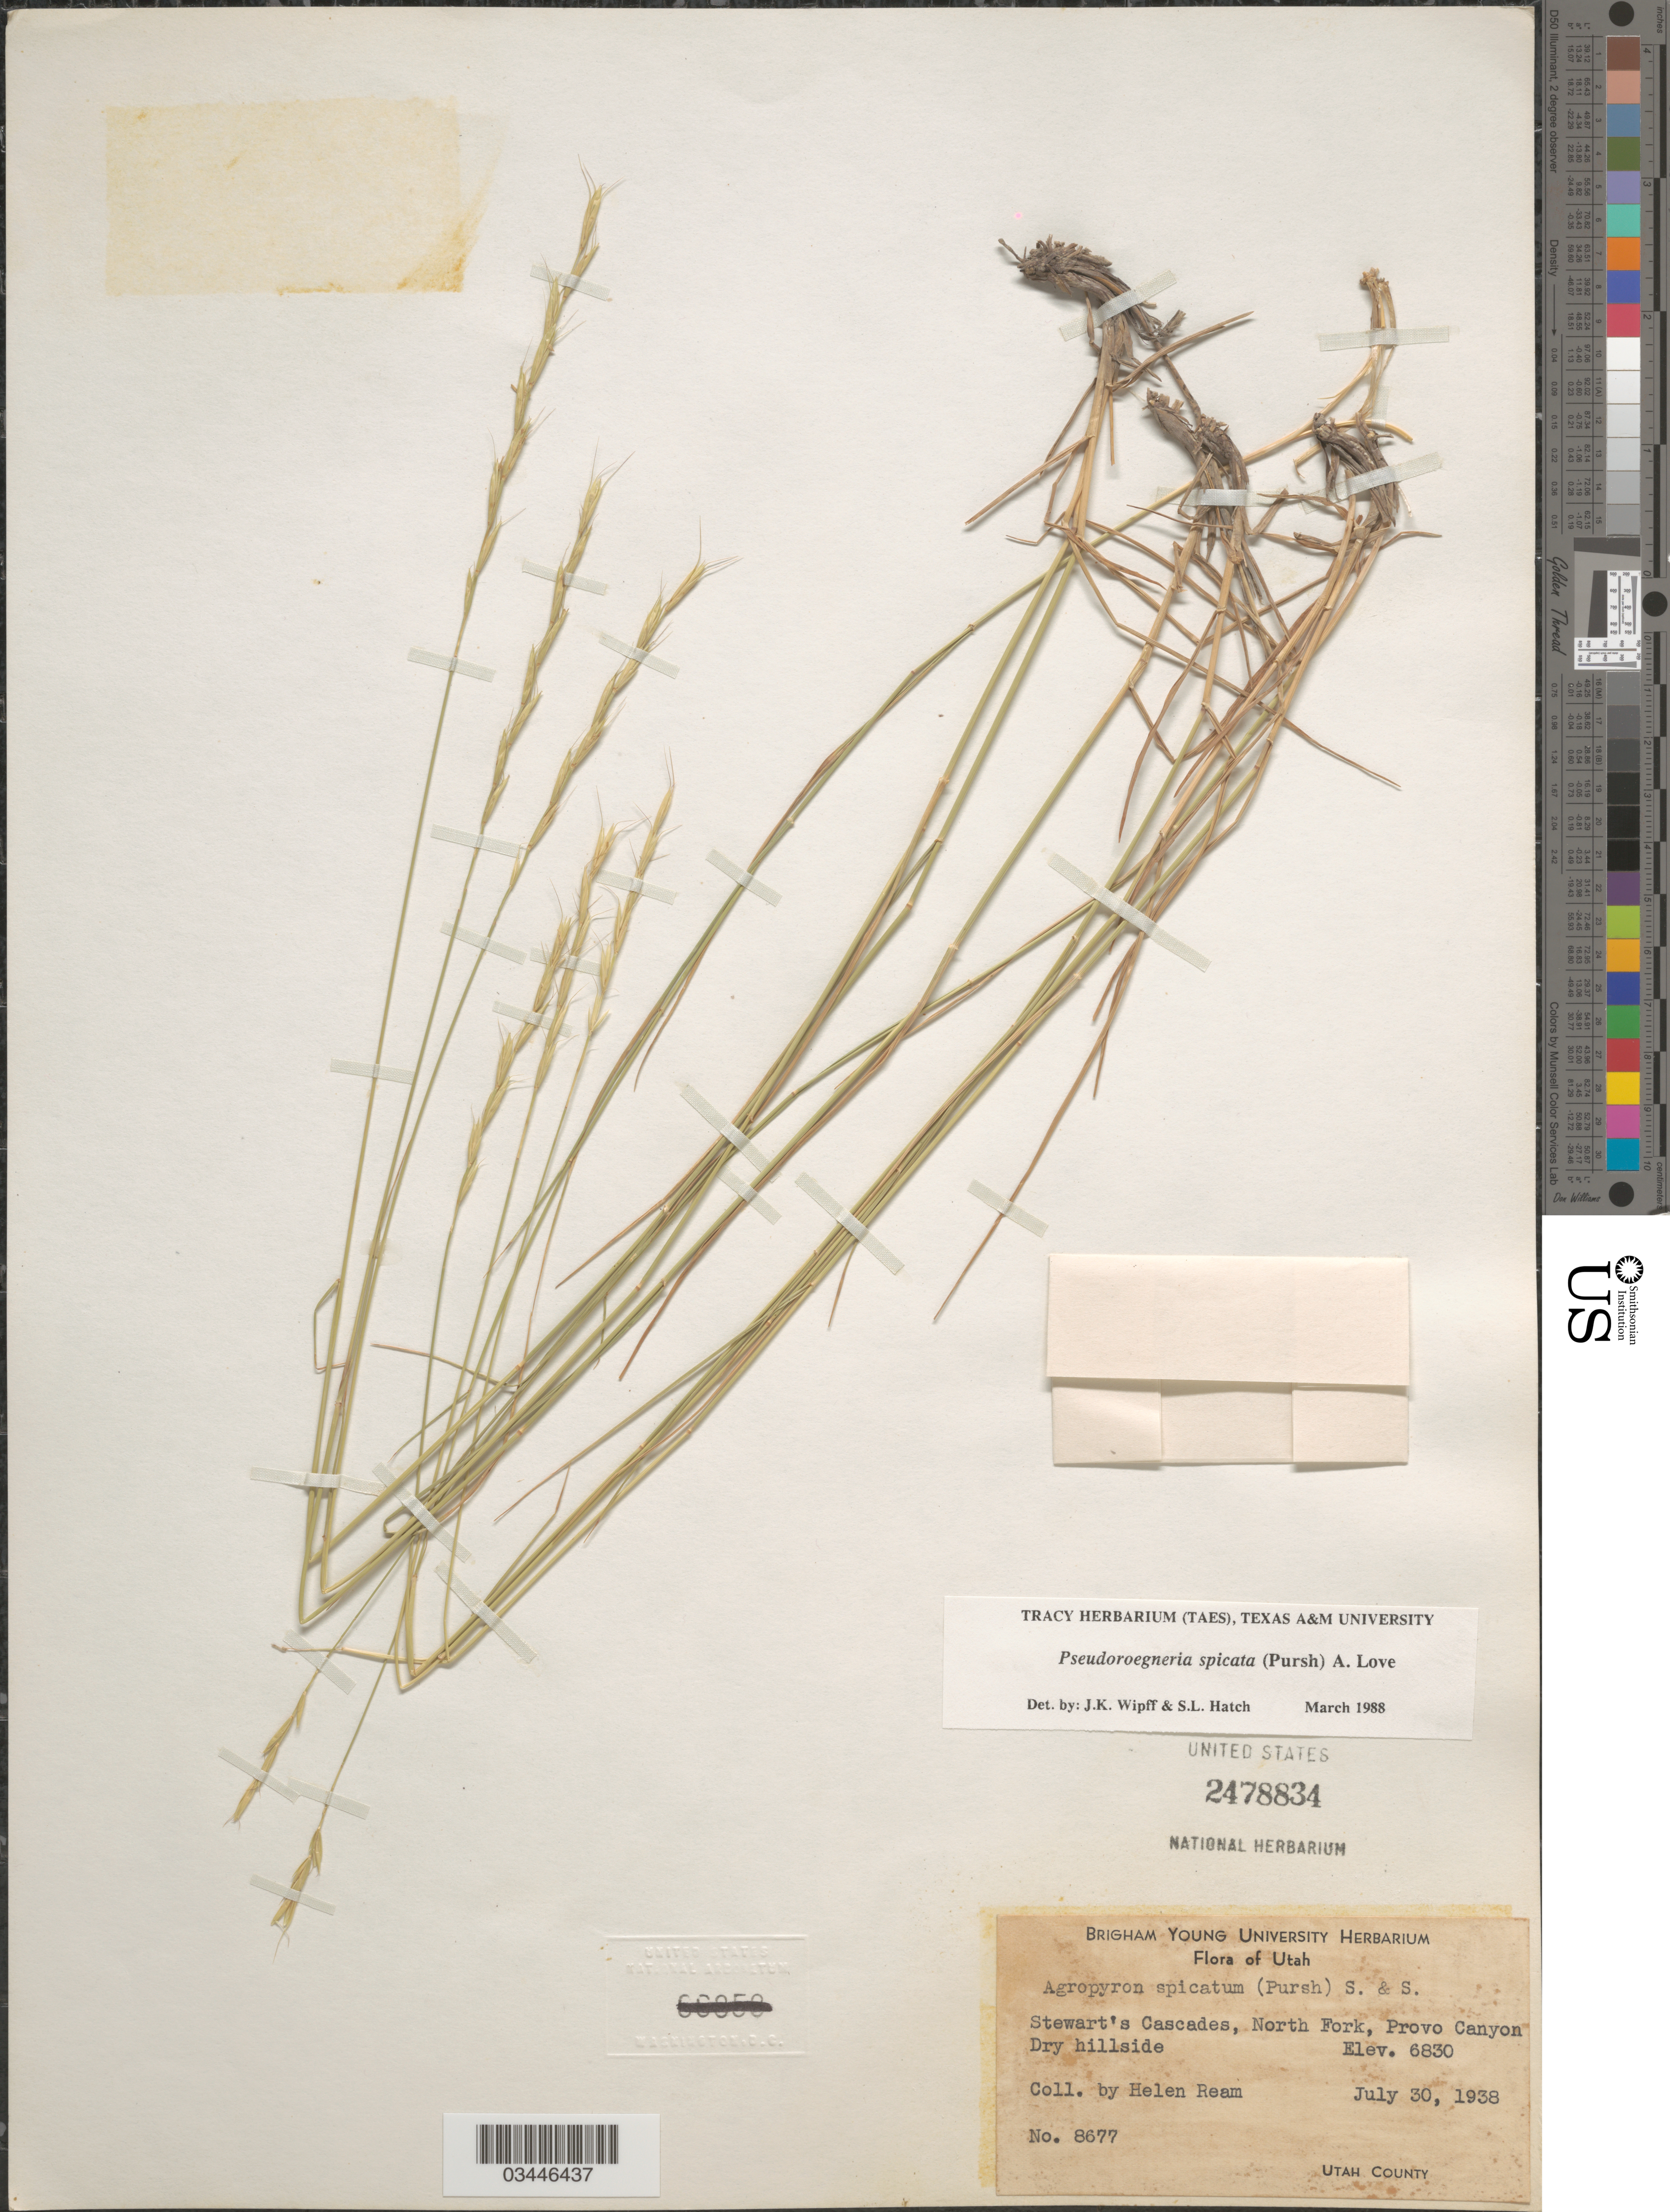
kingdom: Plantae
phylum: Tracheophyta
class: Liliopsida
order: Poales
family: Poaceae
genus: Pseudoroegneria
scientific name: Pseudoroegneria spicata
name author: (Pursh) Á. Löve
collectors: H. Ream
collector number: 8677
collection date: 1938-07-30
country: United States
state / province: Utah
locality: Stewart's Cascades, North Fork, Provo Canyon. Dry hillside. Utah County.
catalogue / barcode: US 2478834